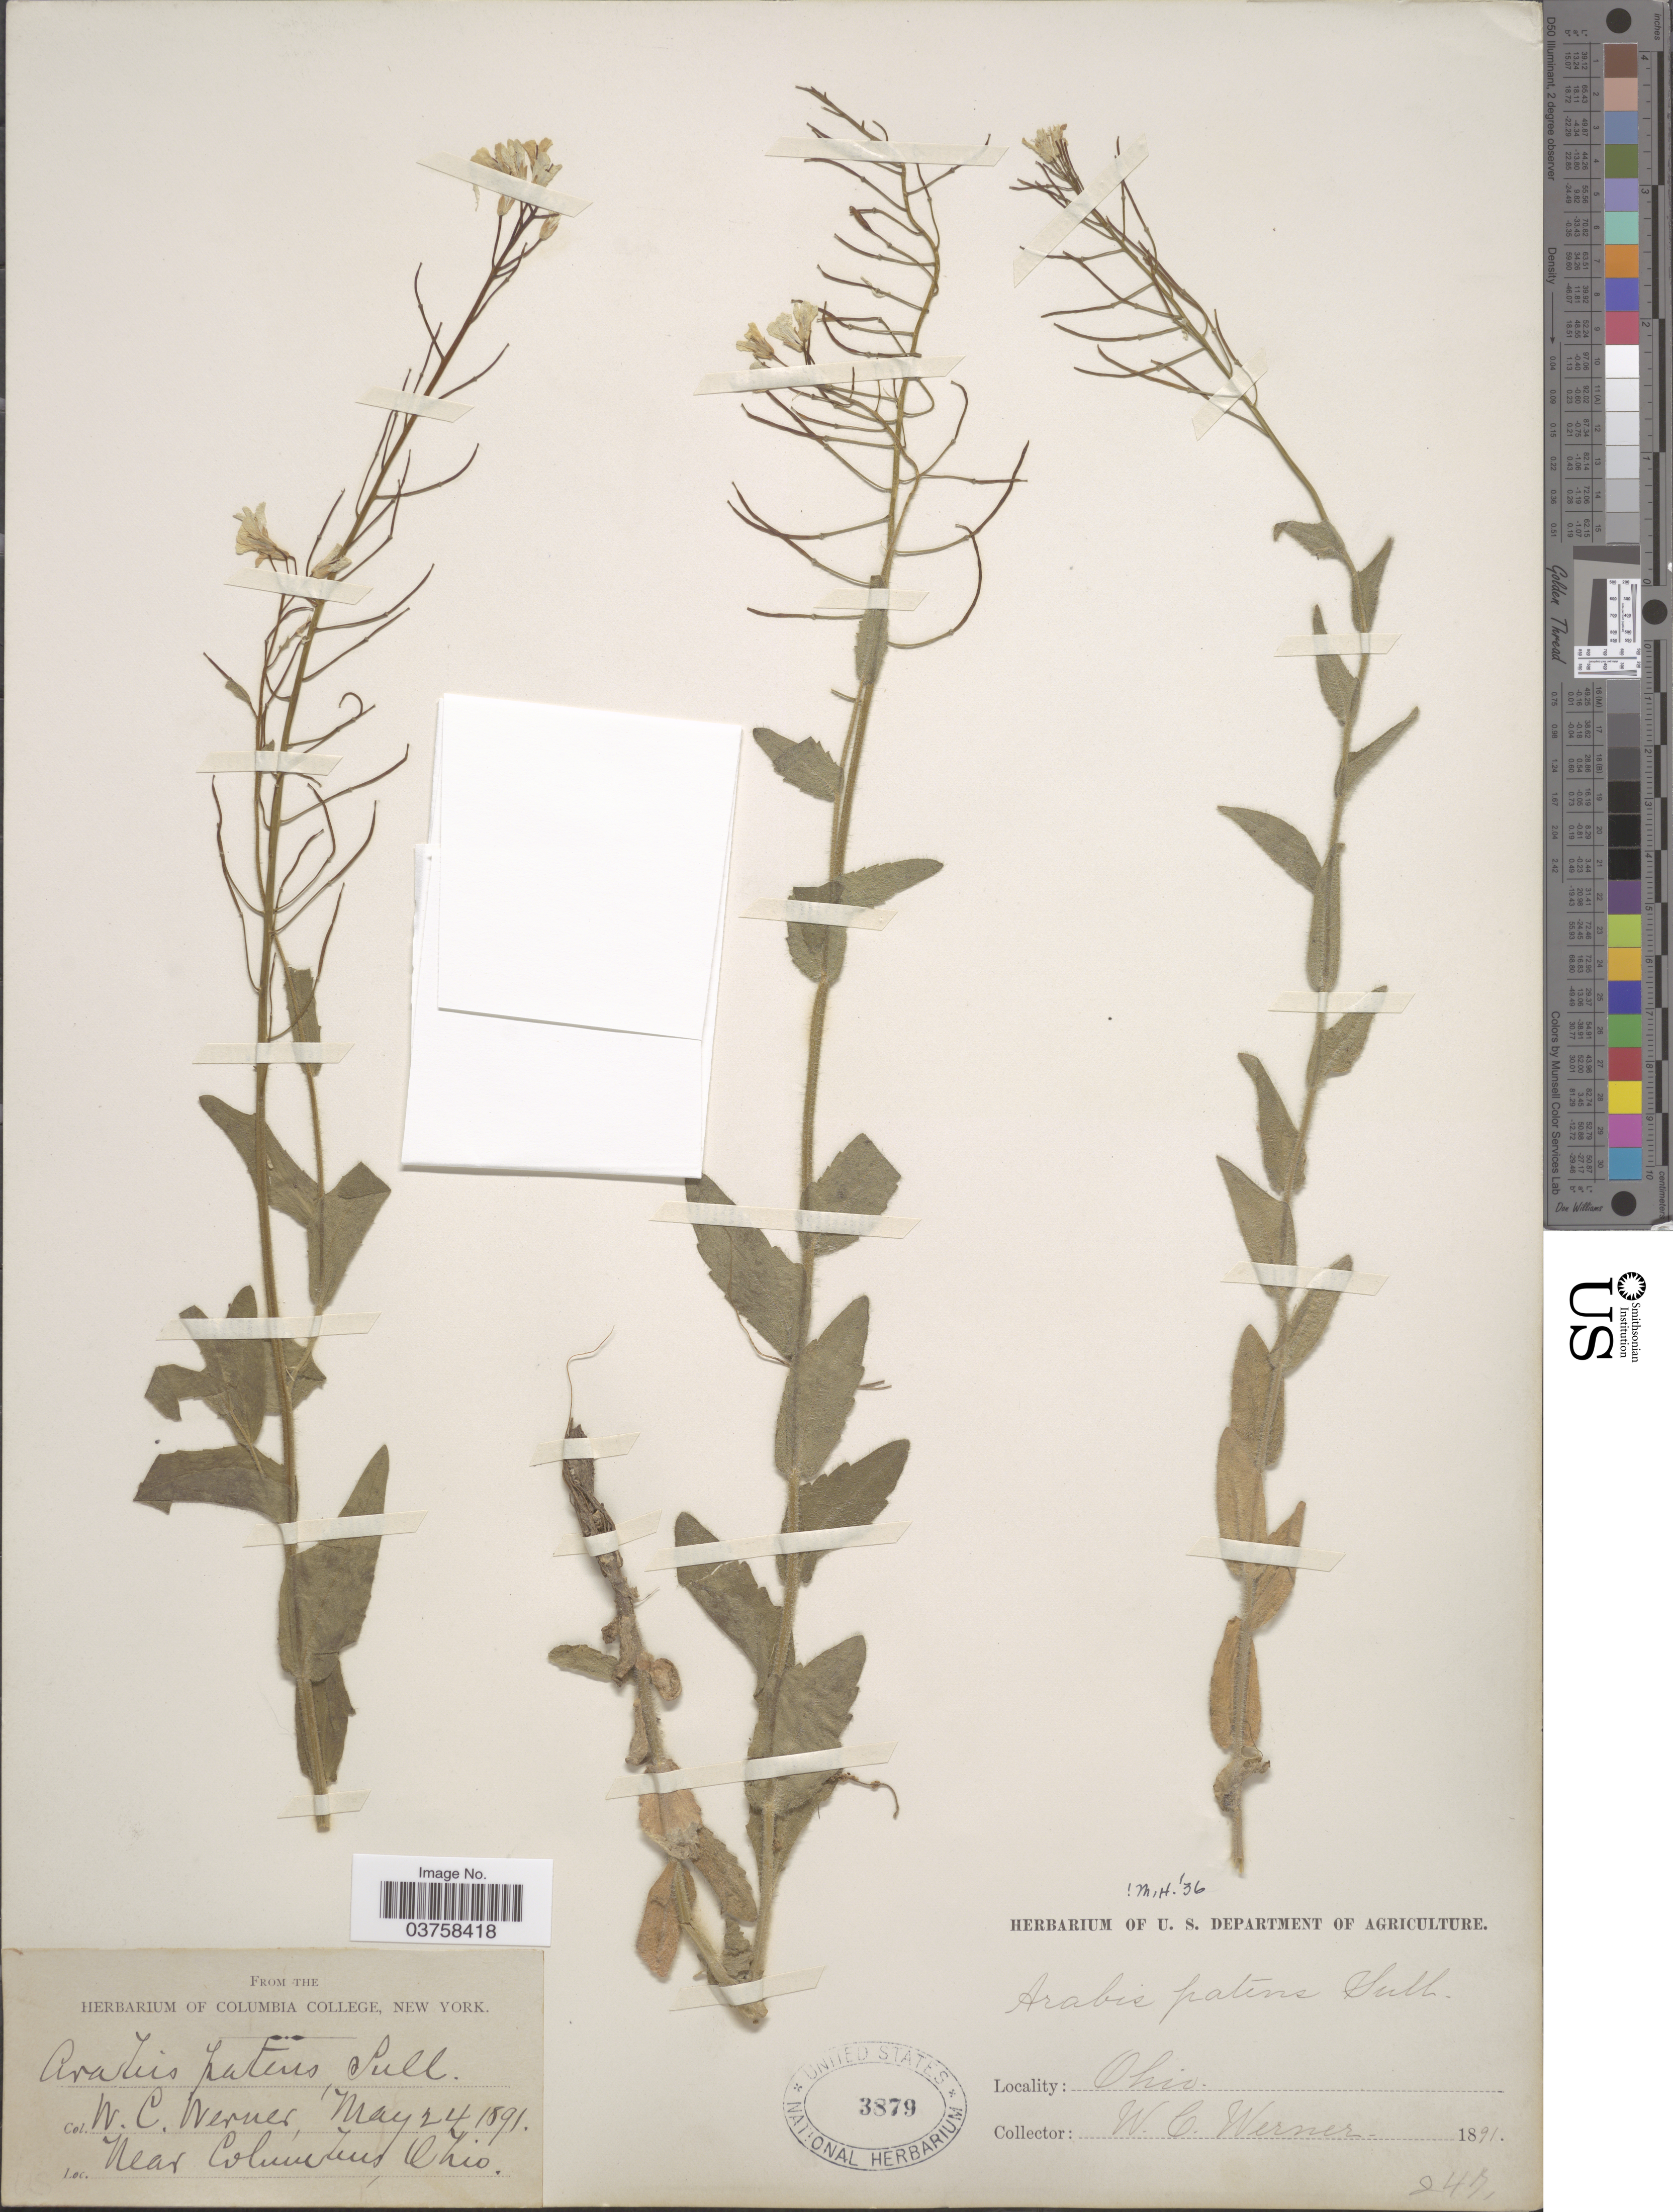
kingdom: Plantae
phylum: Tracheophyta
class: Magnoliopsida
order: Brassicales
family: Brassicaceae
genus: Arabis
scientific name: Arabis patens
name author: Sull.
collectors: W. Werner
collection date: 1891-05-24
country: United States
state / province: Ohio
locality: Near Columbus.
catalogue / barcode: US 3879